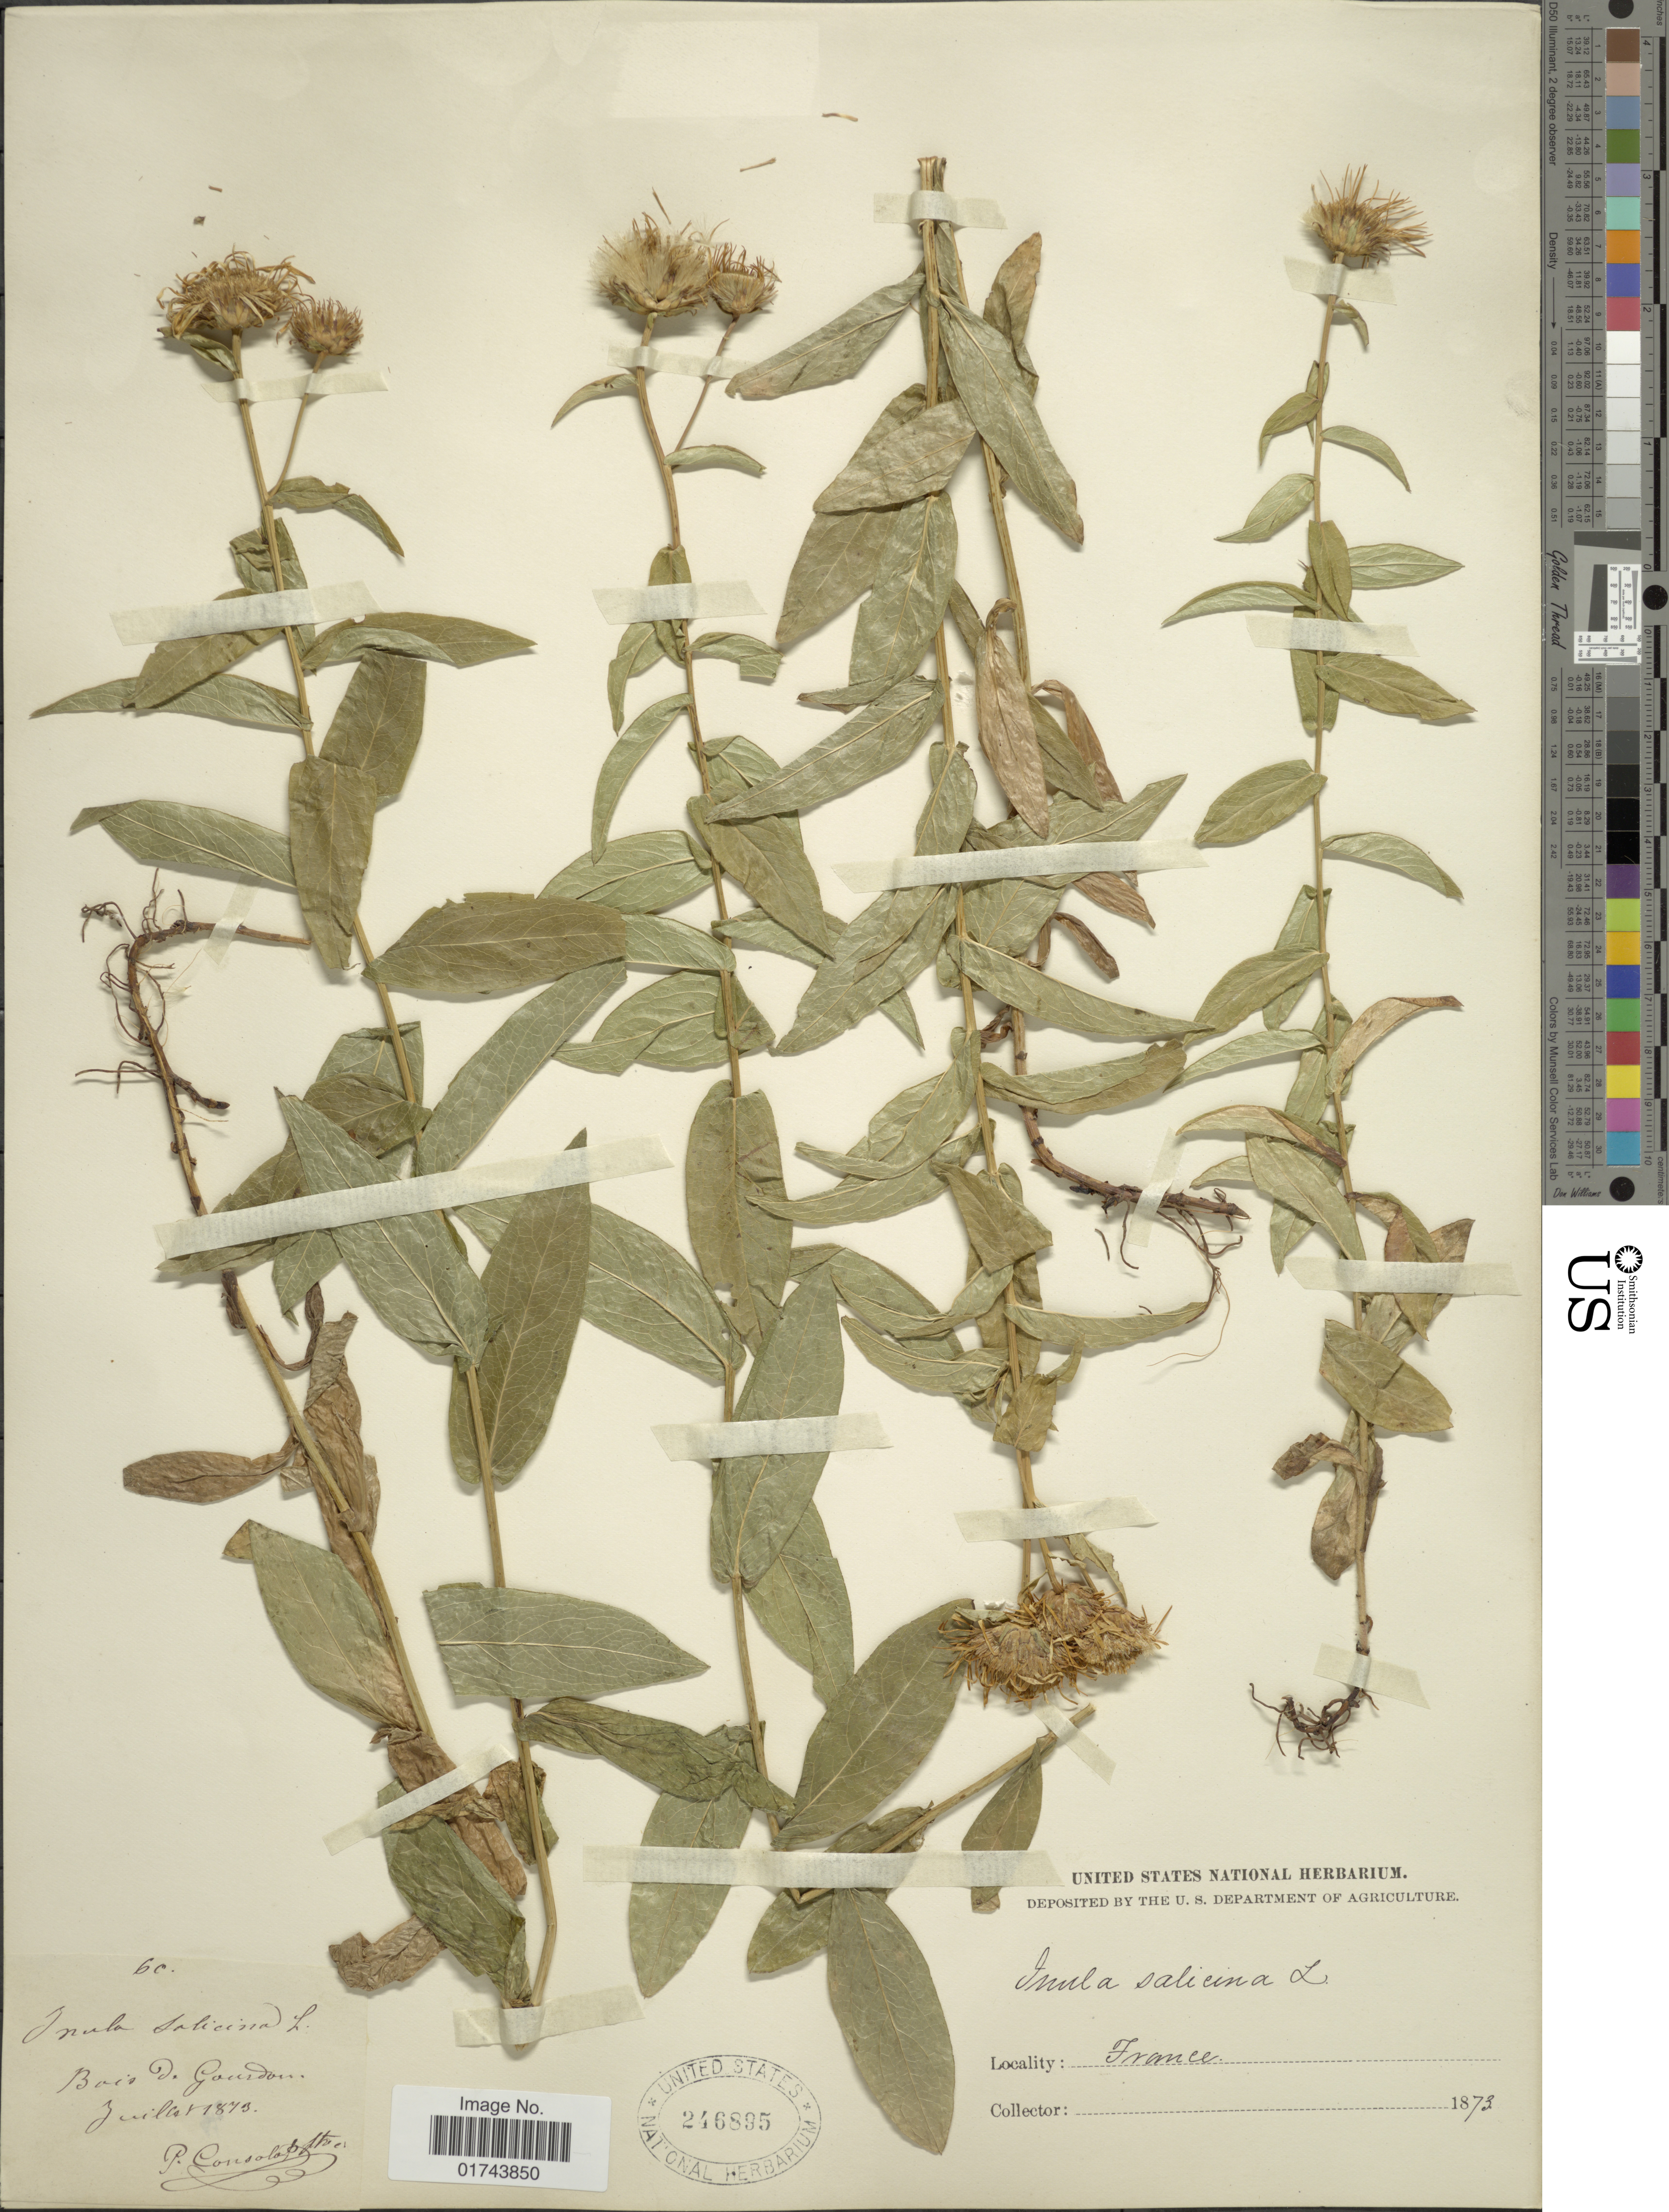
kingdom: Plantae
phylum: Tracheophyta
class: Magnoliopsida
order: Asterales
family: Asteraceae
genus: Inula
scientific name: Inula salicina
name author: L.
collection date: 1873-07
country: France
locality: Bois D. Gourdon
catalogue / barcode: US 246895